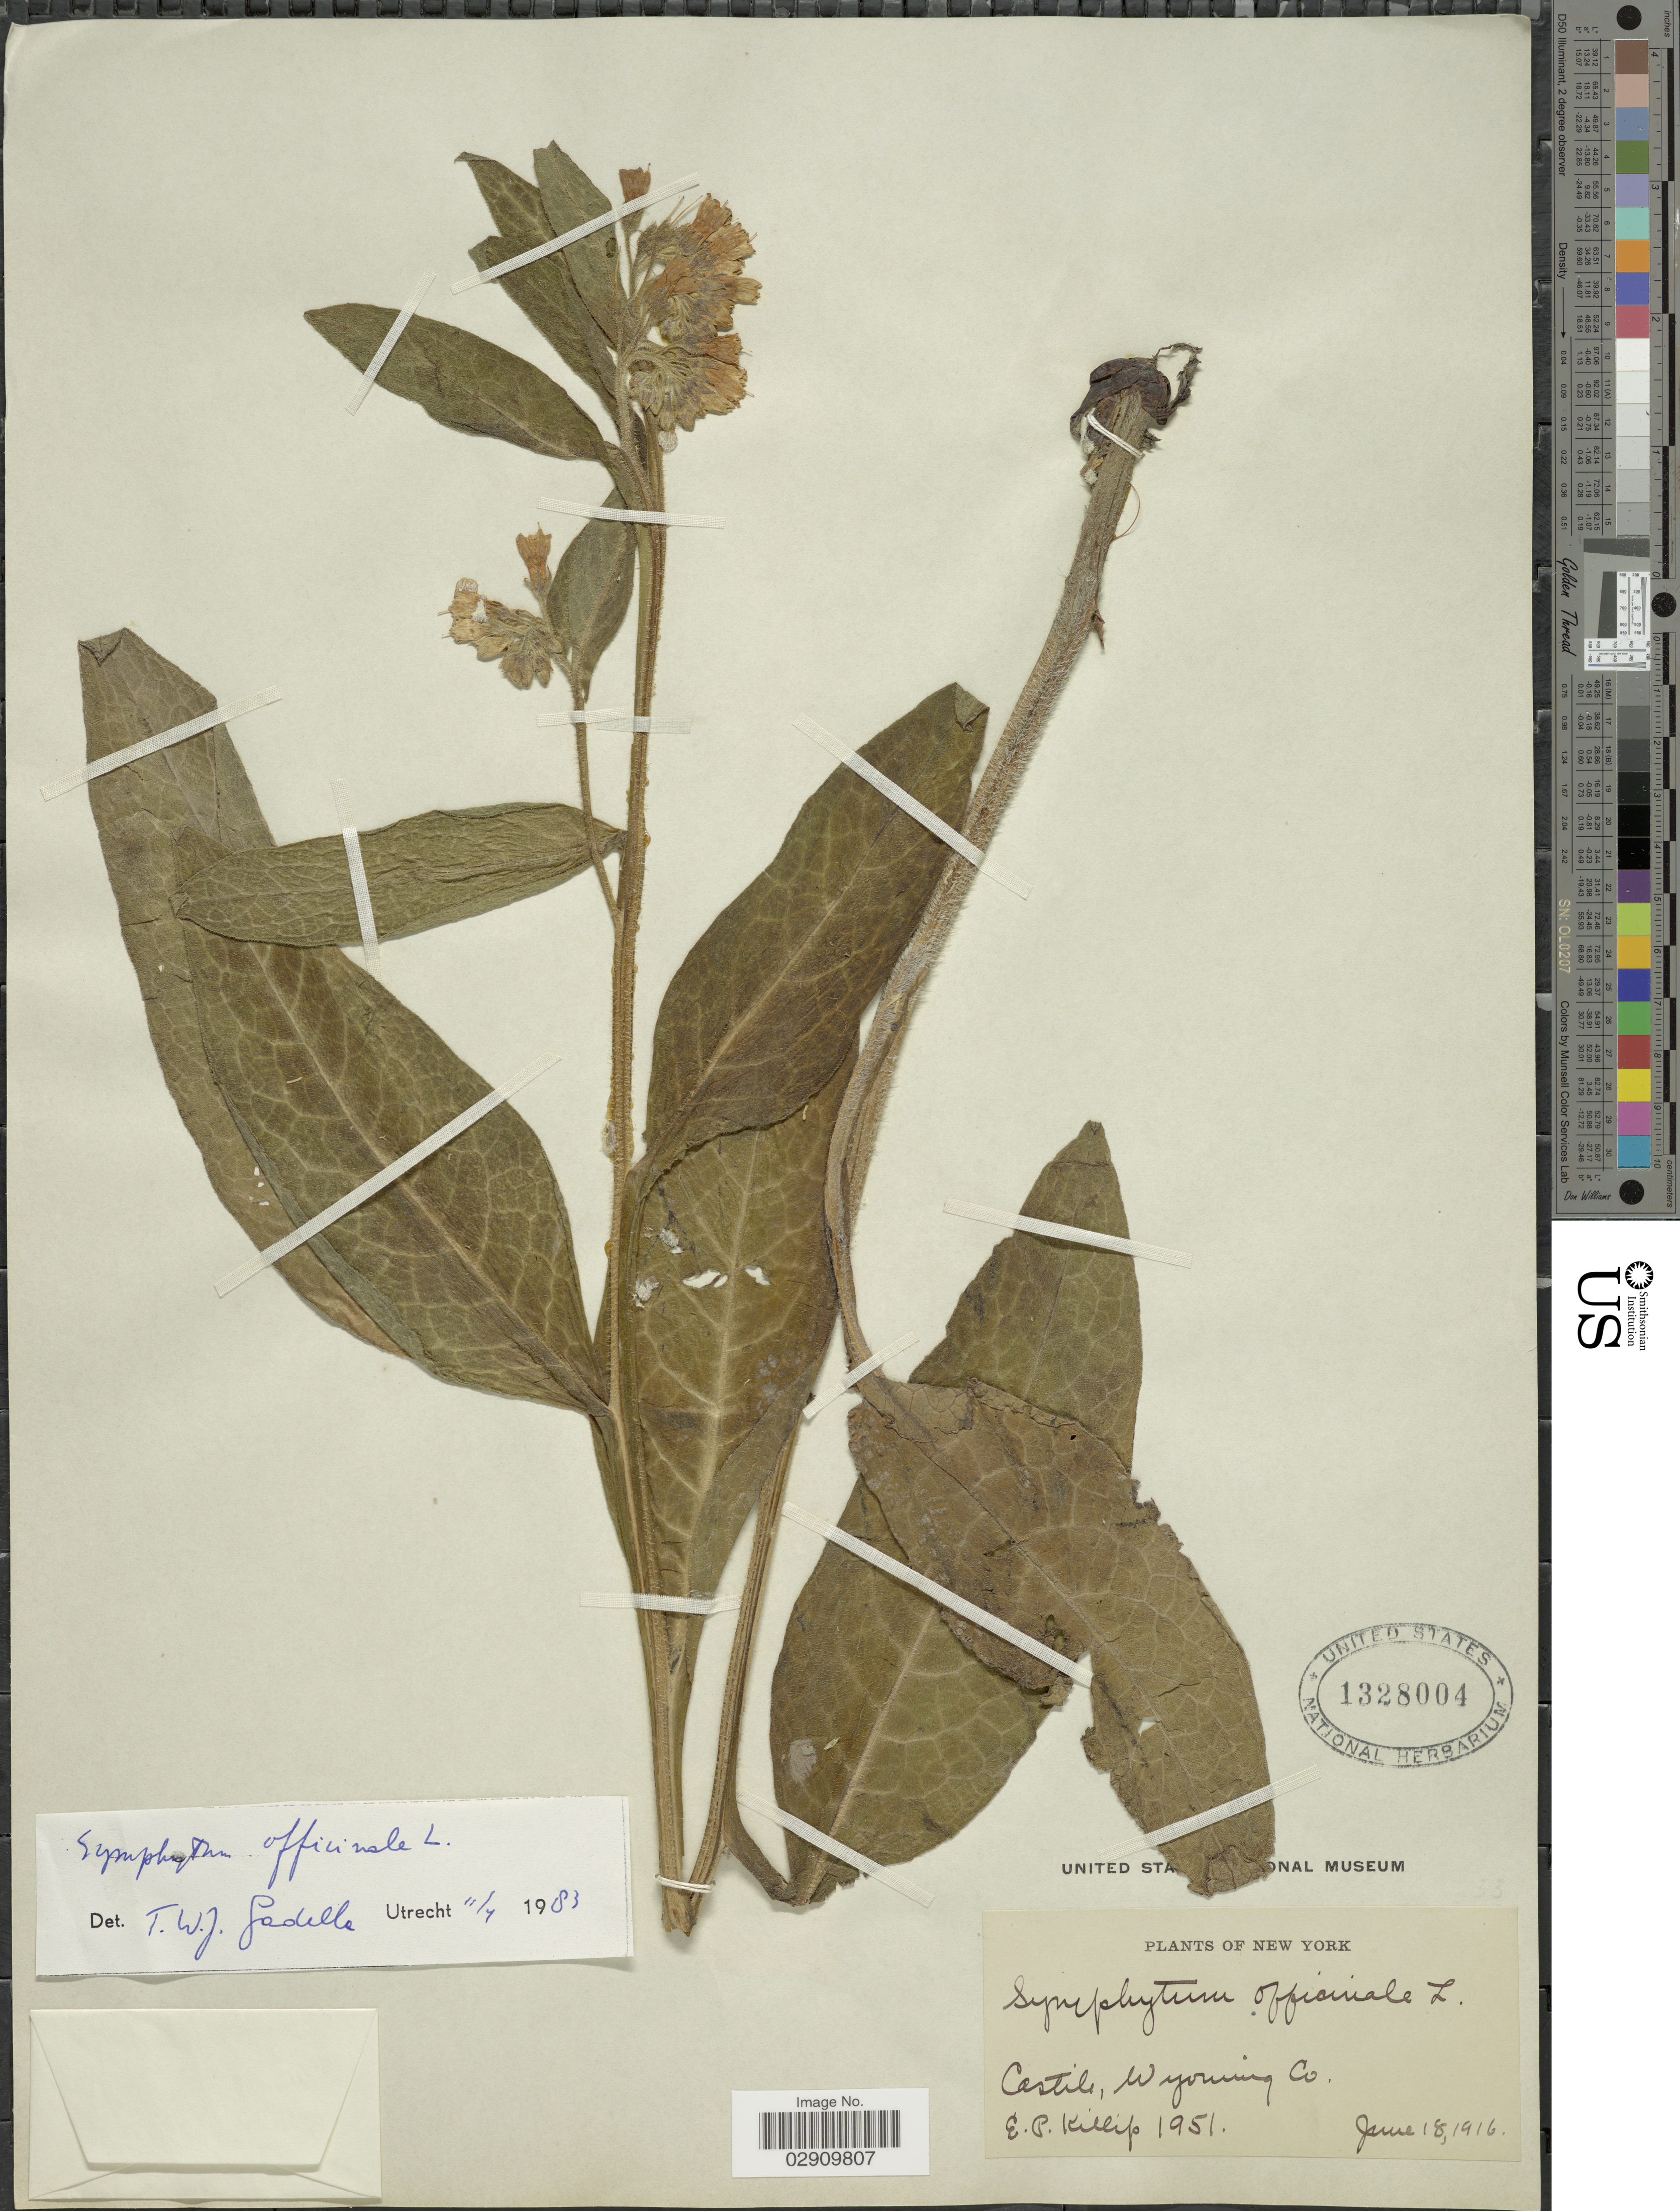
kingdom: Plantae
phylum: Tracheophyta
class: Magnoliopsida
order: Boraginales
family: Boraginaceae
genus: Symphytum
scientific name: Symphytum officinale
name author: L.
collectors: E. P. Killip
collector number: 1951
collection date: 1916-06-18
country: United States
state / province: New York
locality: Castile, Wyoming Co.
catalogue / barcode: US 1328004